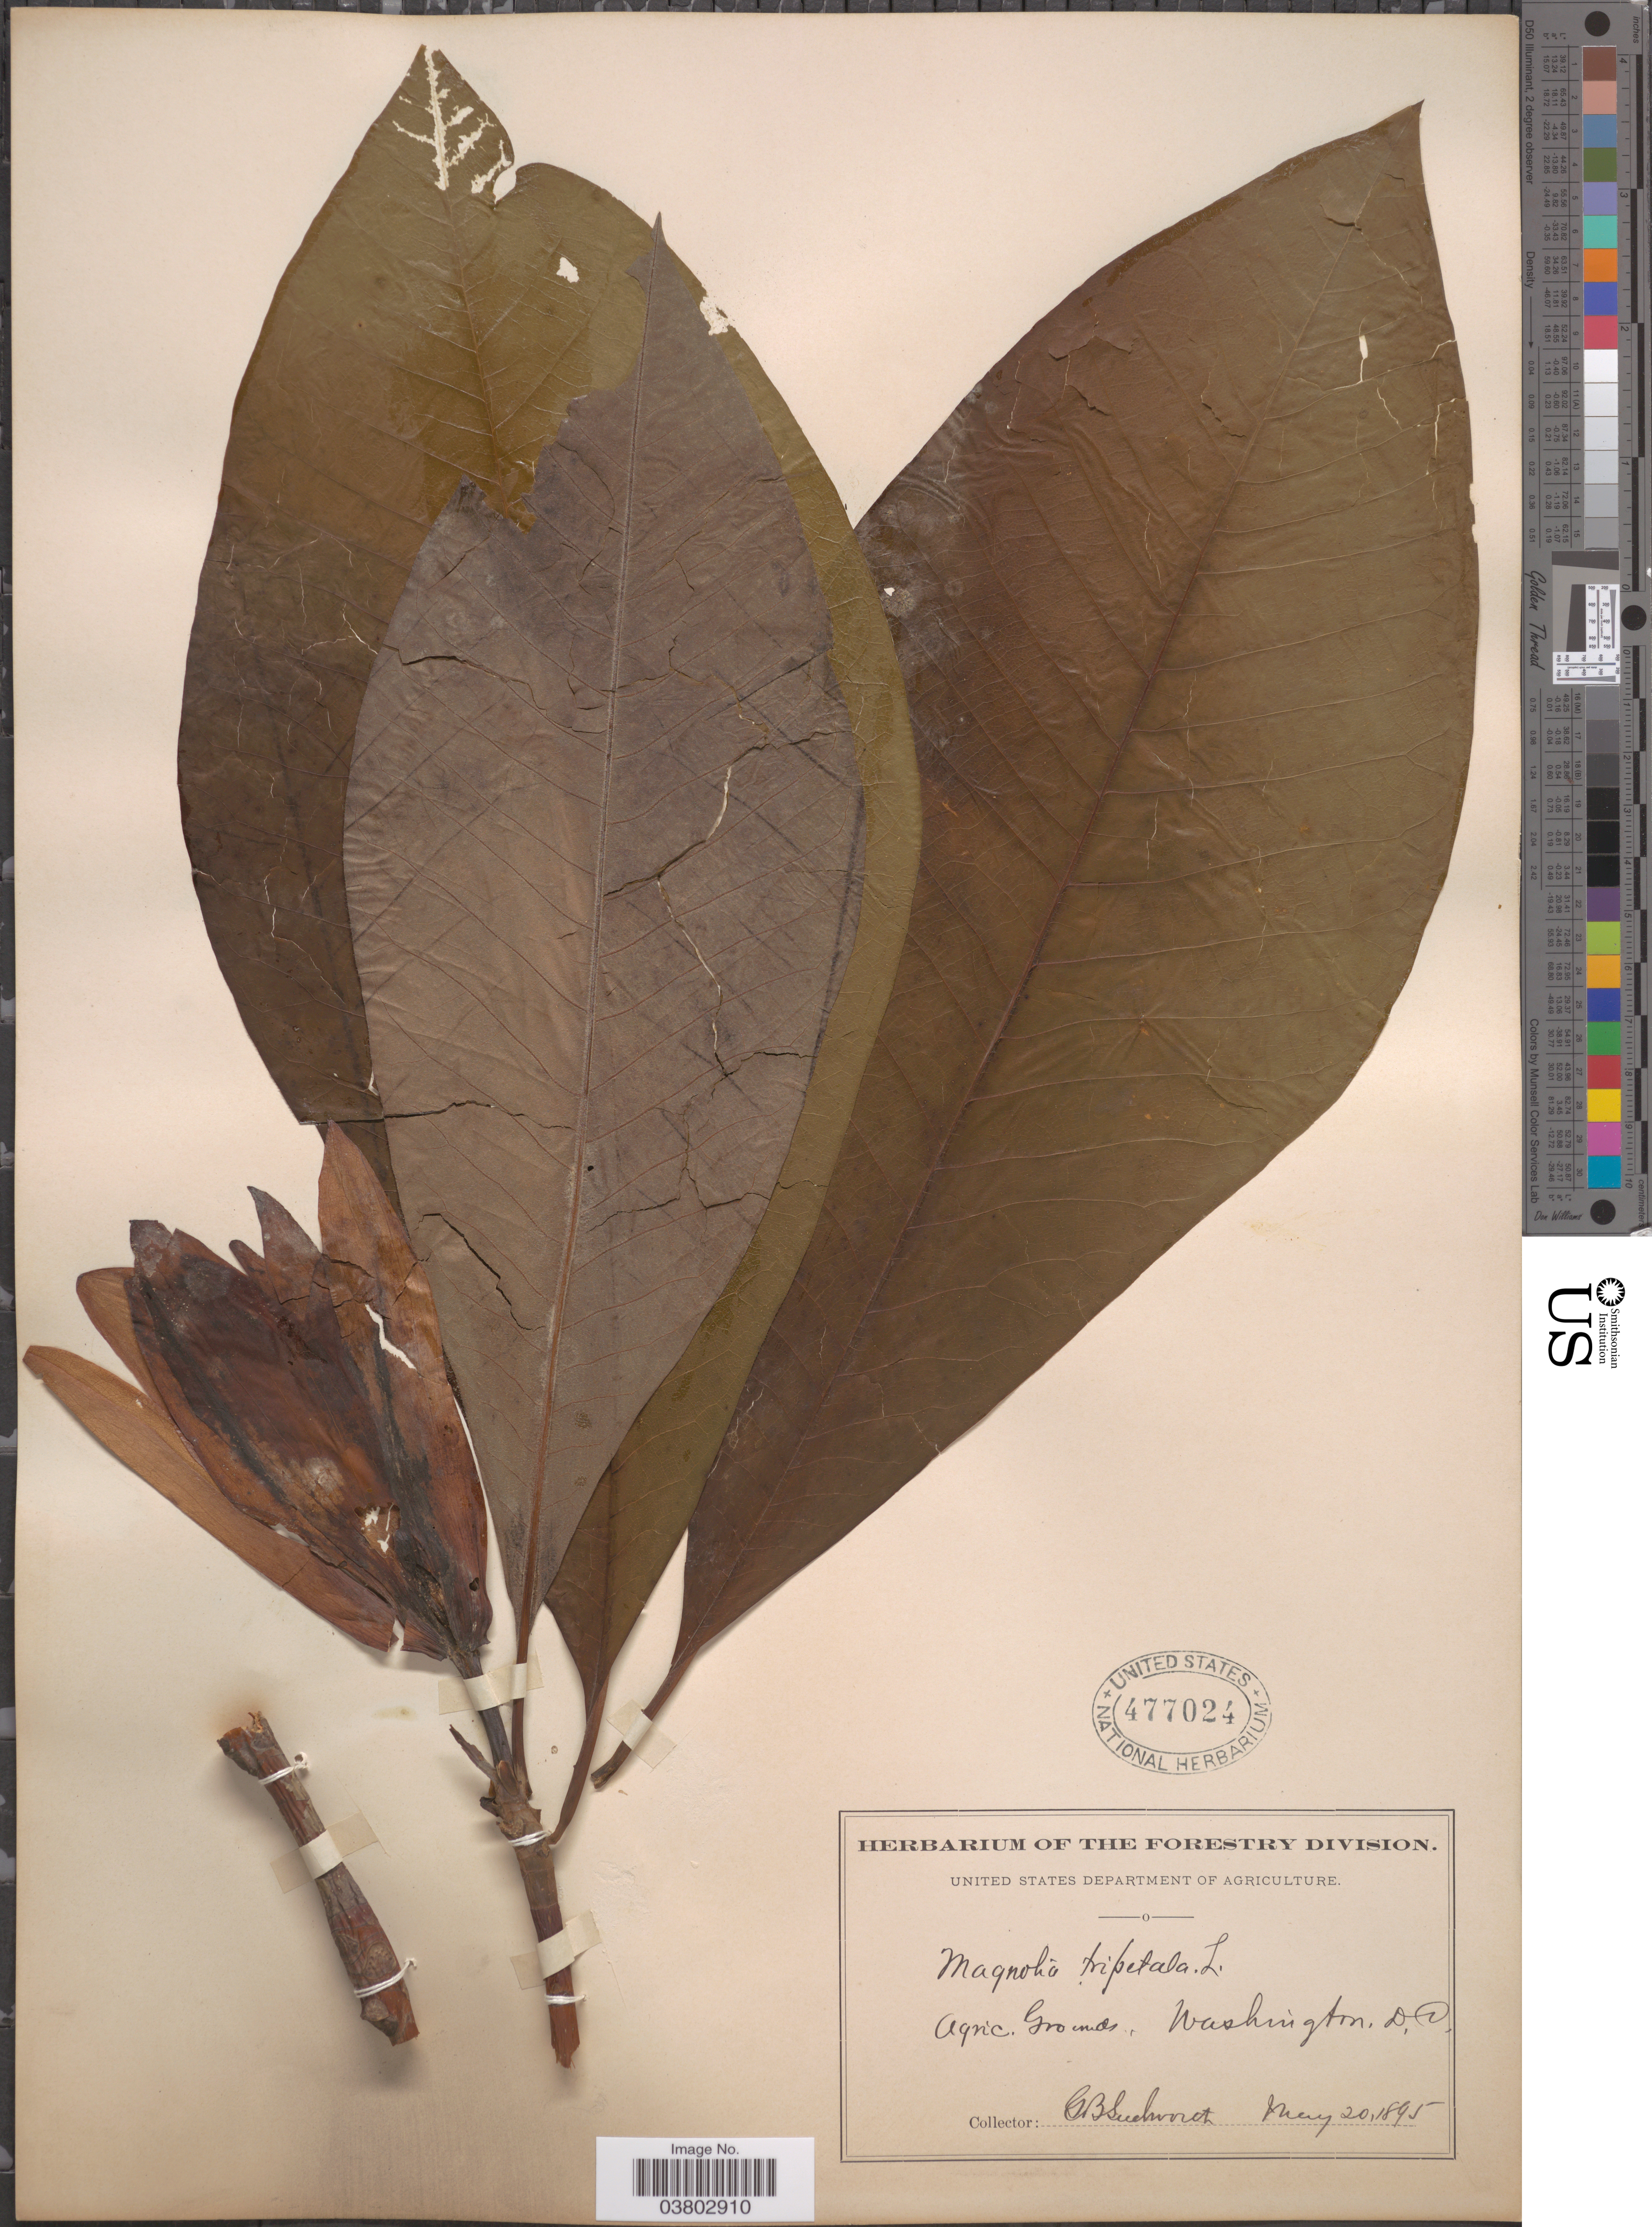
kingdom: Plantae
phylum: Tracheophyta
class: Magnoliopsida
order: Magnoliales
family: Magnoliaceae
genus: Magnolia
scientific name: Magnolia tripetala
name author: L.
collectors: G. B. Sudworth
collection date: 1895-05-20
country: United States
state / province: District of Columbia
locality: Agric. Grounds, Washington.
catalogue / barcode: US 477024